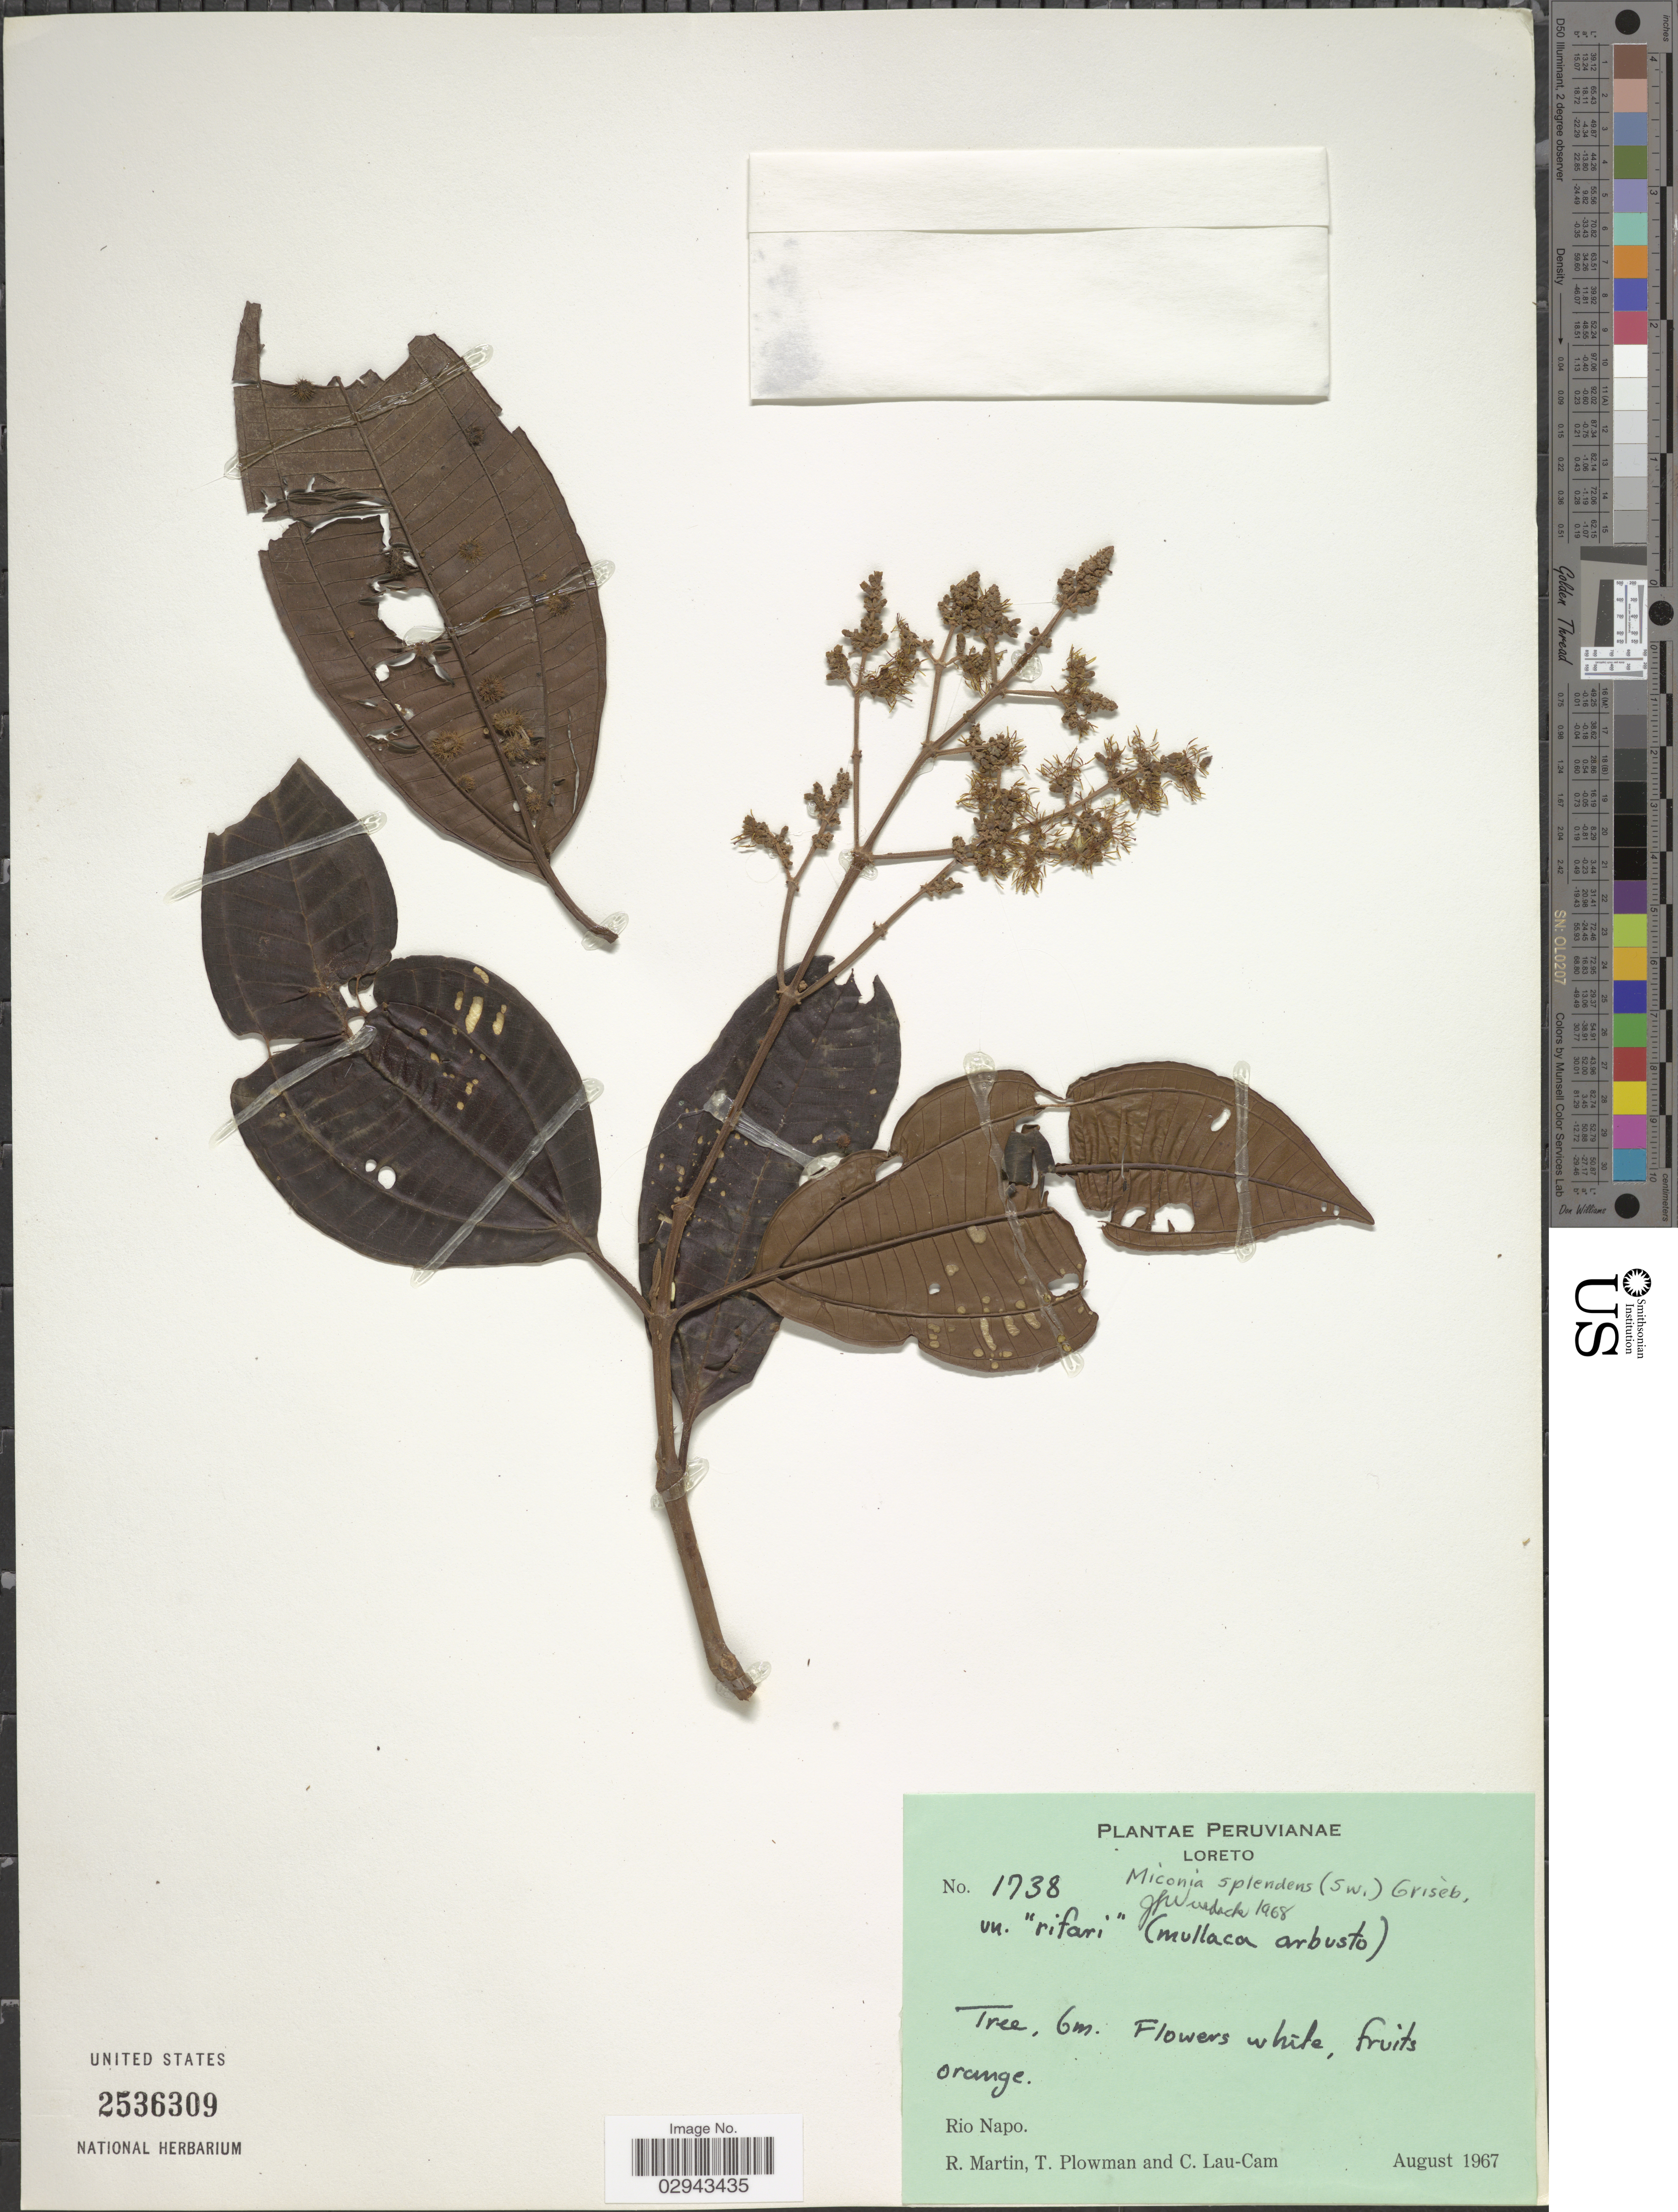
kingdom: Plantae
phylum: Tracheophyta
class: Magnoliopsida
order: Myrtales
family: Melastomataceae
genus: Miconia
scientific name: Miconia splendens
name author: (Sw.) Griseb.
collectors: R. Martin, T. Plowmann & C. Lau-Cam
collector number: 1738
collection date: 1967-08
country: Peru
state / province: Loreto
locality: Rio Napo.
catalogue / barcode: US 2536309